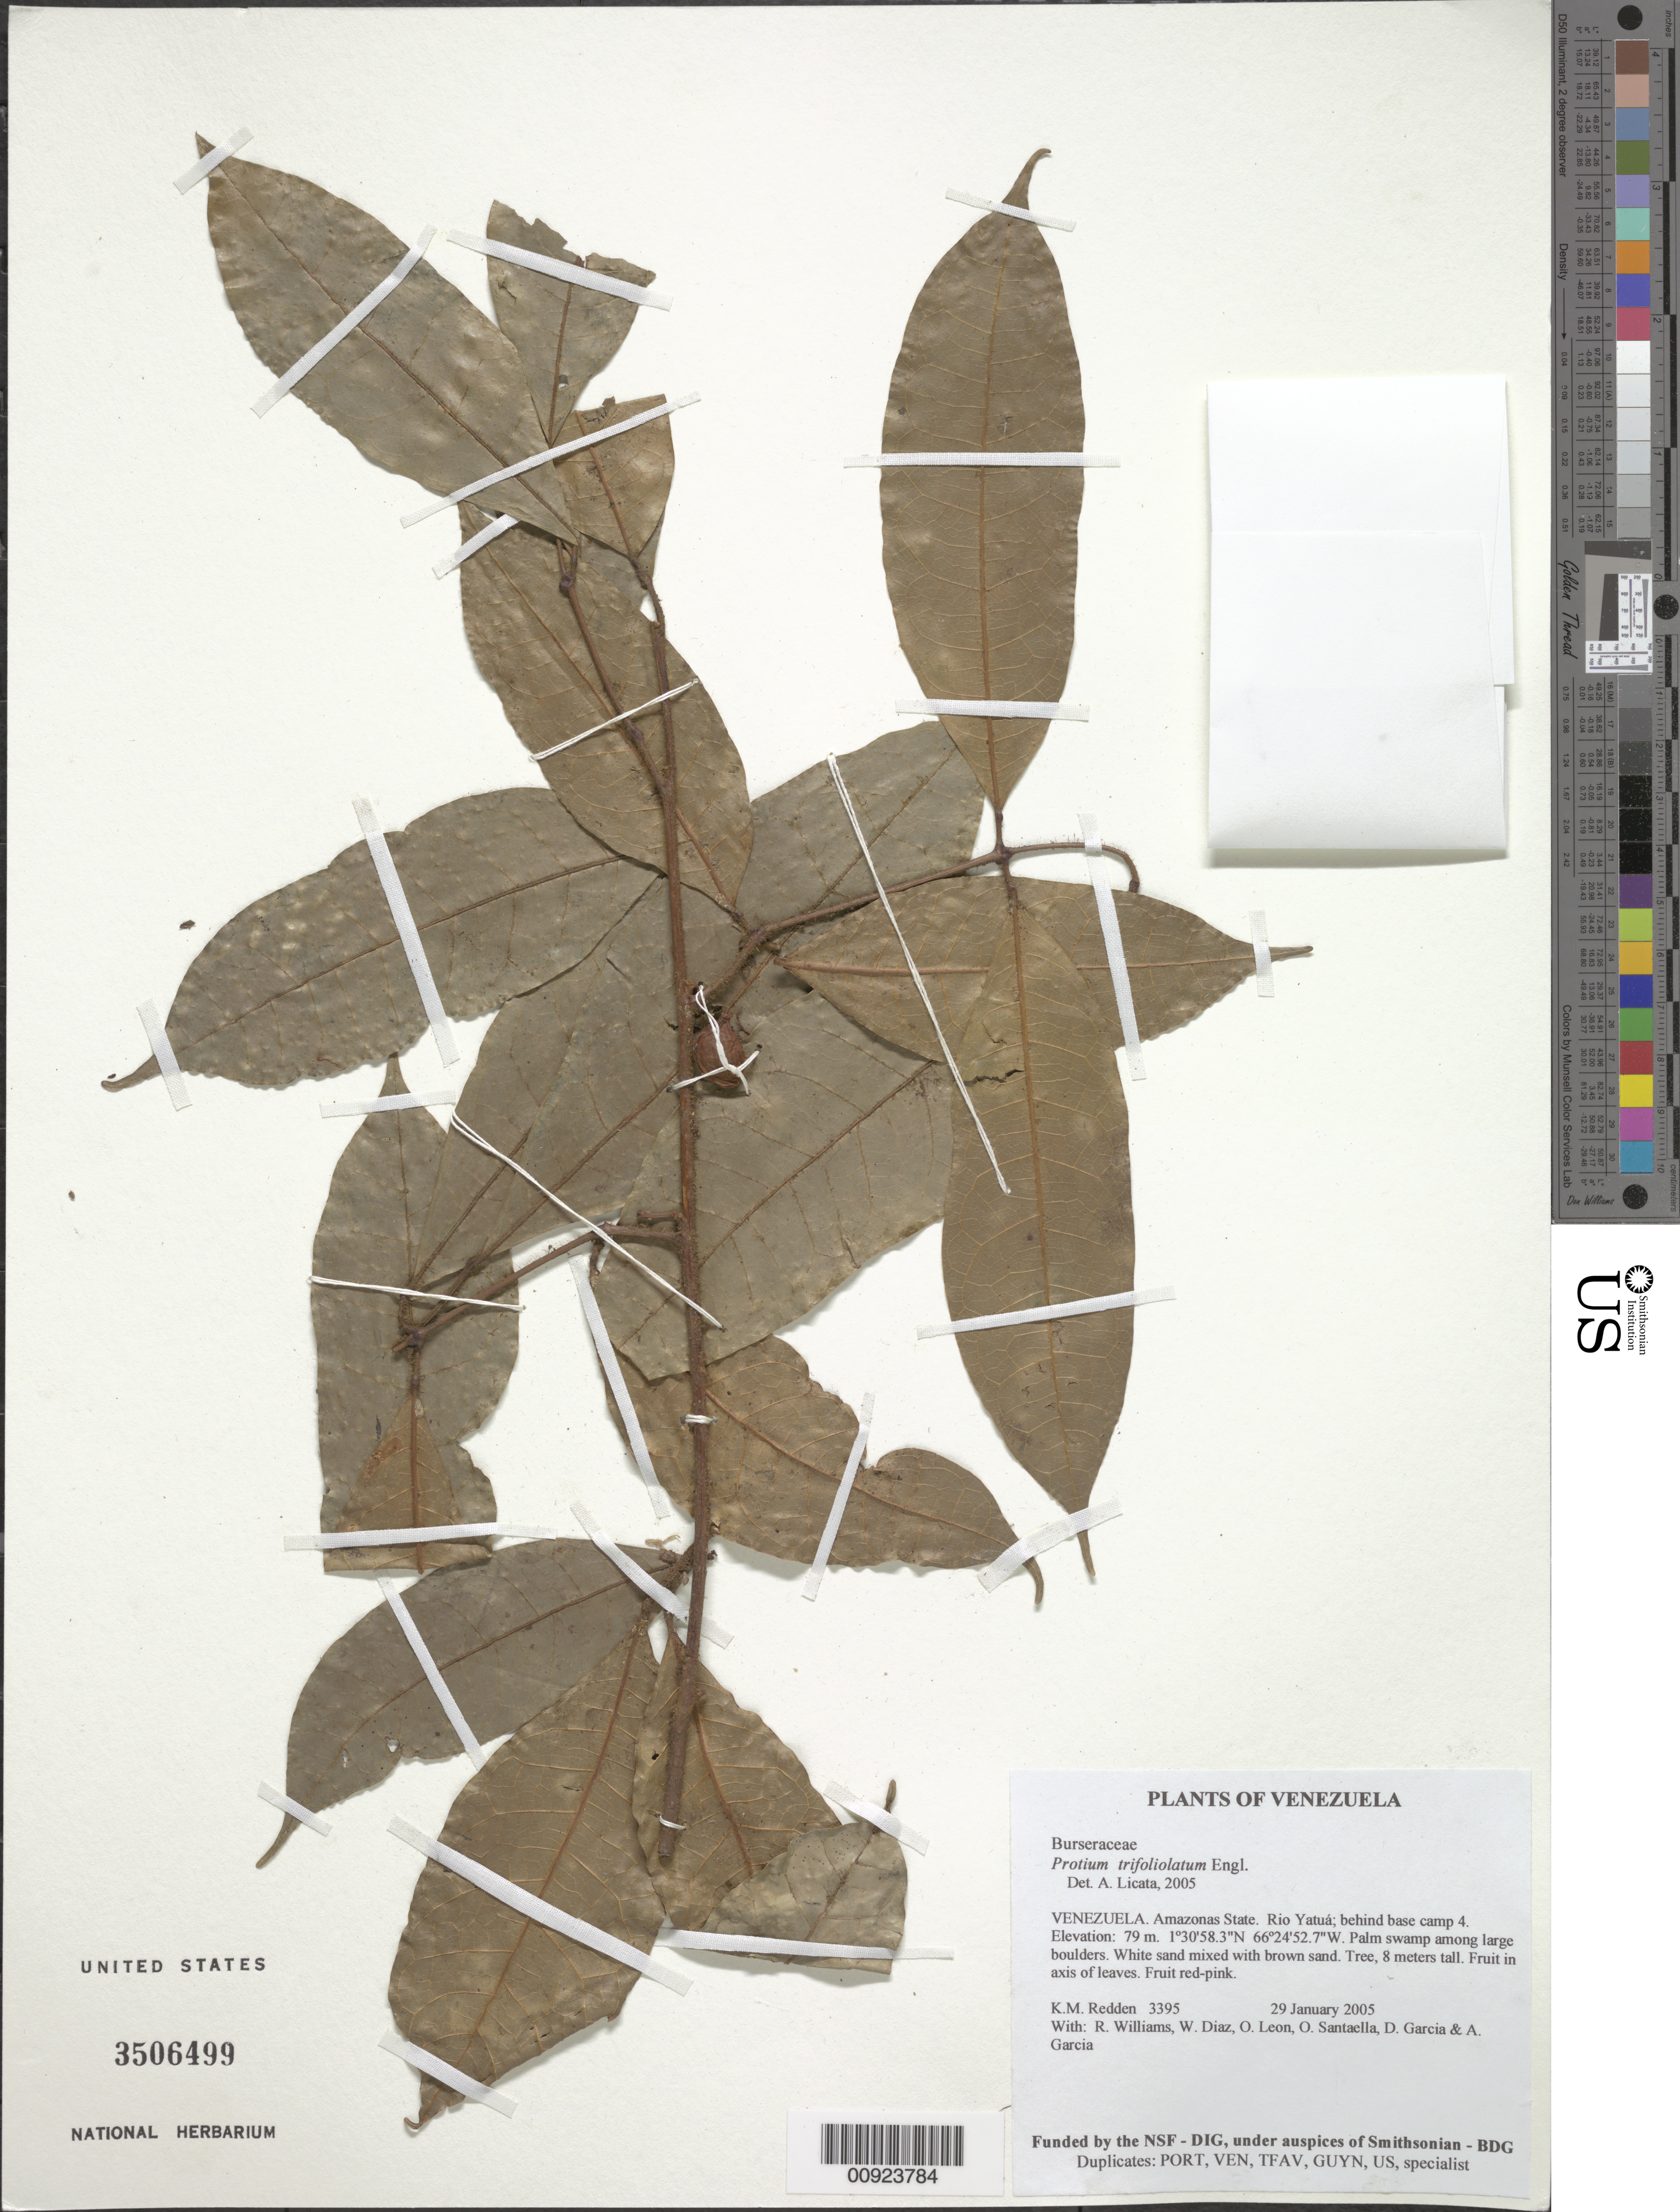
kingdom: Plantae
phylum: Tracheophyta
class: Magnoliopsida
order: Sapindales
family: Burseraceae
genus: Protium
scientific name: Protium trifoliolatum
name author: Engl.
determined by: Licata, A., (PORT), Univ. Nac. Exp. de los Llanos Ezequiel Zamora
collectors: K. M. Redden, R. Williams, W. Díaz P., O. León, O. Santaella, D. Garcia & A. Garcia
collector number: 3395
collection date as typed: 29 January 2005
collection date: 2005-01-29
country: Venezuela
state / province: Amazonas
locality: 08 - Rio Yatuá; behind base camp 4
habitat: Palm swamp among large boulders. White sand mixed with brown sand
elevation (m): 79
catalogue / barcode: US 3506499